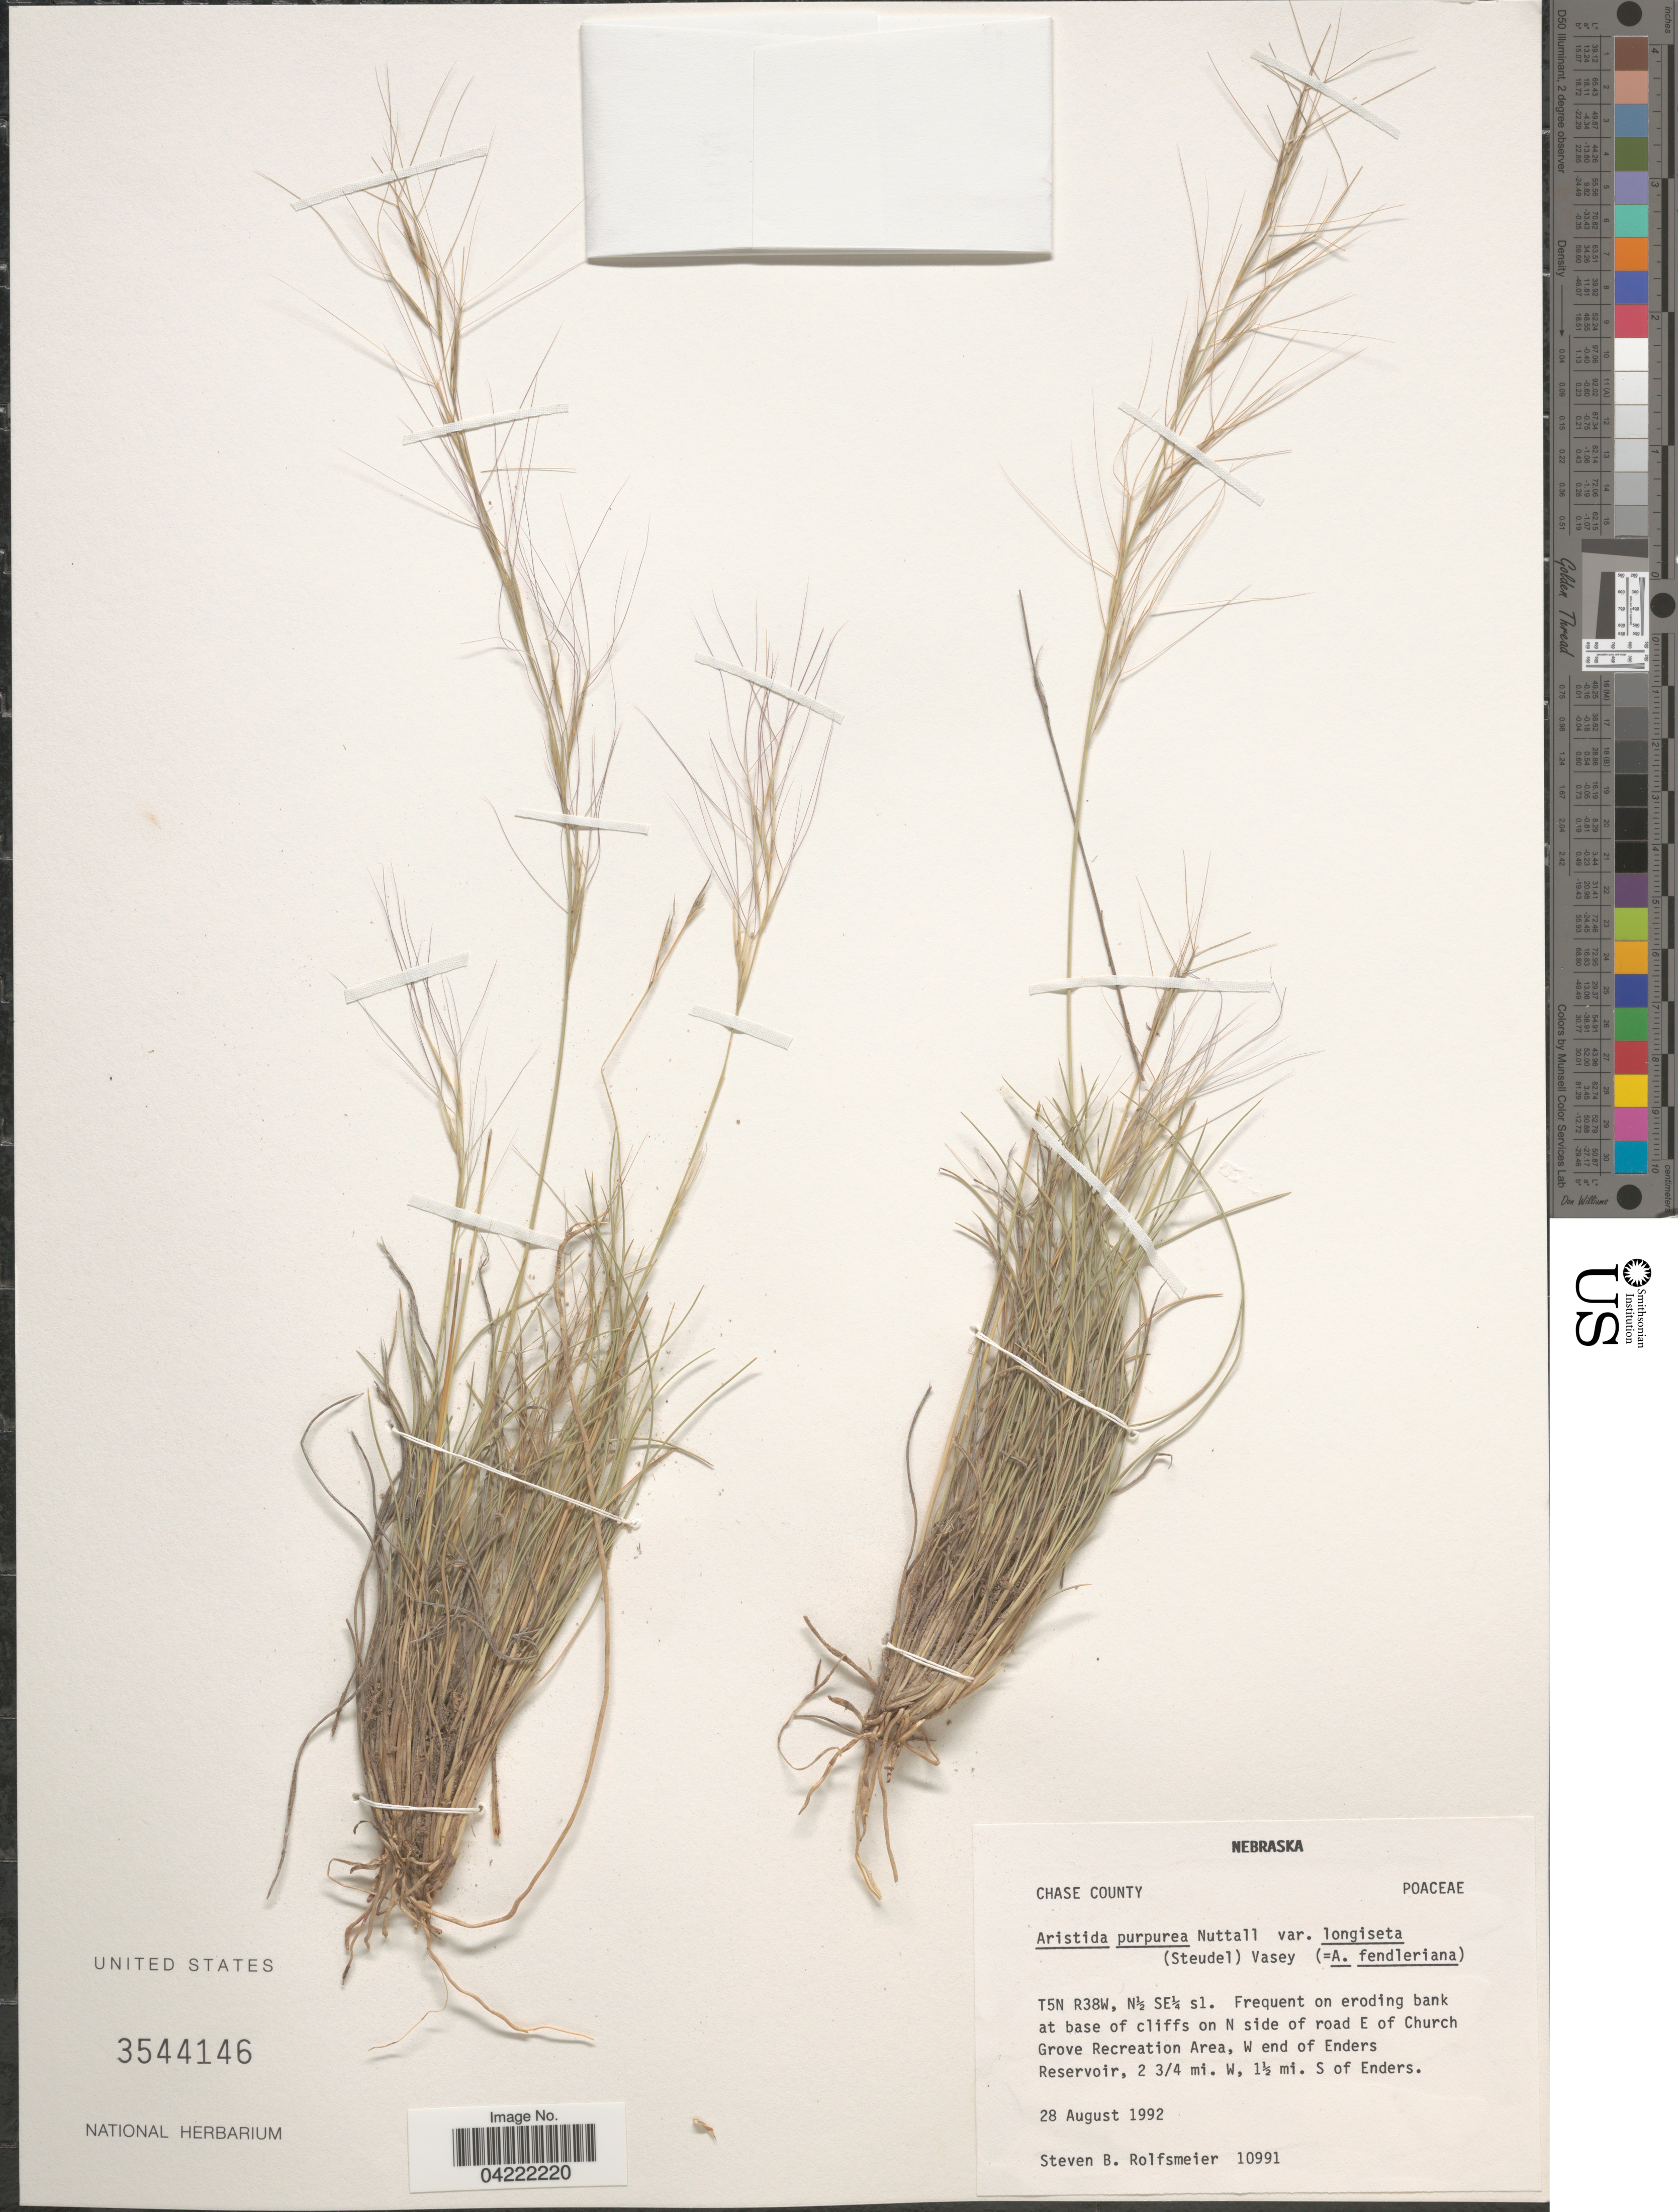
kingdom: Plantae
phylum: Tracheophyta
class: Liliopsida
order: Poales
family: Poaceae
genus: Aristida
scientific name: Aristida purpurea var. longiseta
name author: (Steud.) Vasey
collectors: S. Rolfsmeier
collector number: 10991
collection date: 1992-08-28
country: United States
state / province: Nebraska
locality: Chase County. T5N R38W, N1/2 SE1/4 s1. Frequent on eroding bank at base of cliffs on N side of road E of Church Grove Recreation Area, W end of Enders Reservoir, 2 3/4 mi. W, 1 1/2 mi. S of Enders.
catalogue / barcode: US 3544146